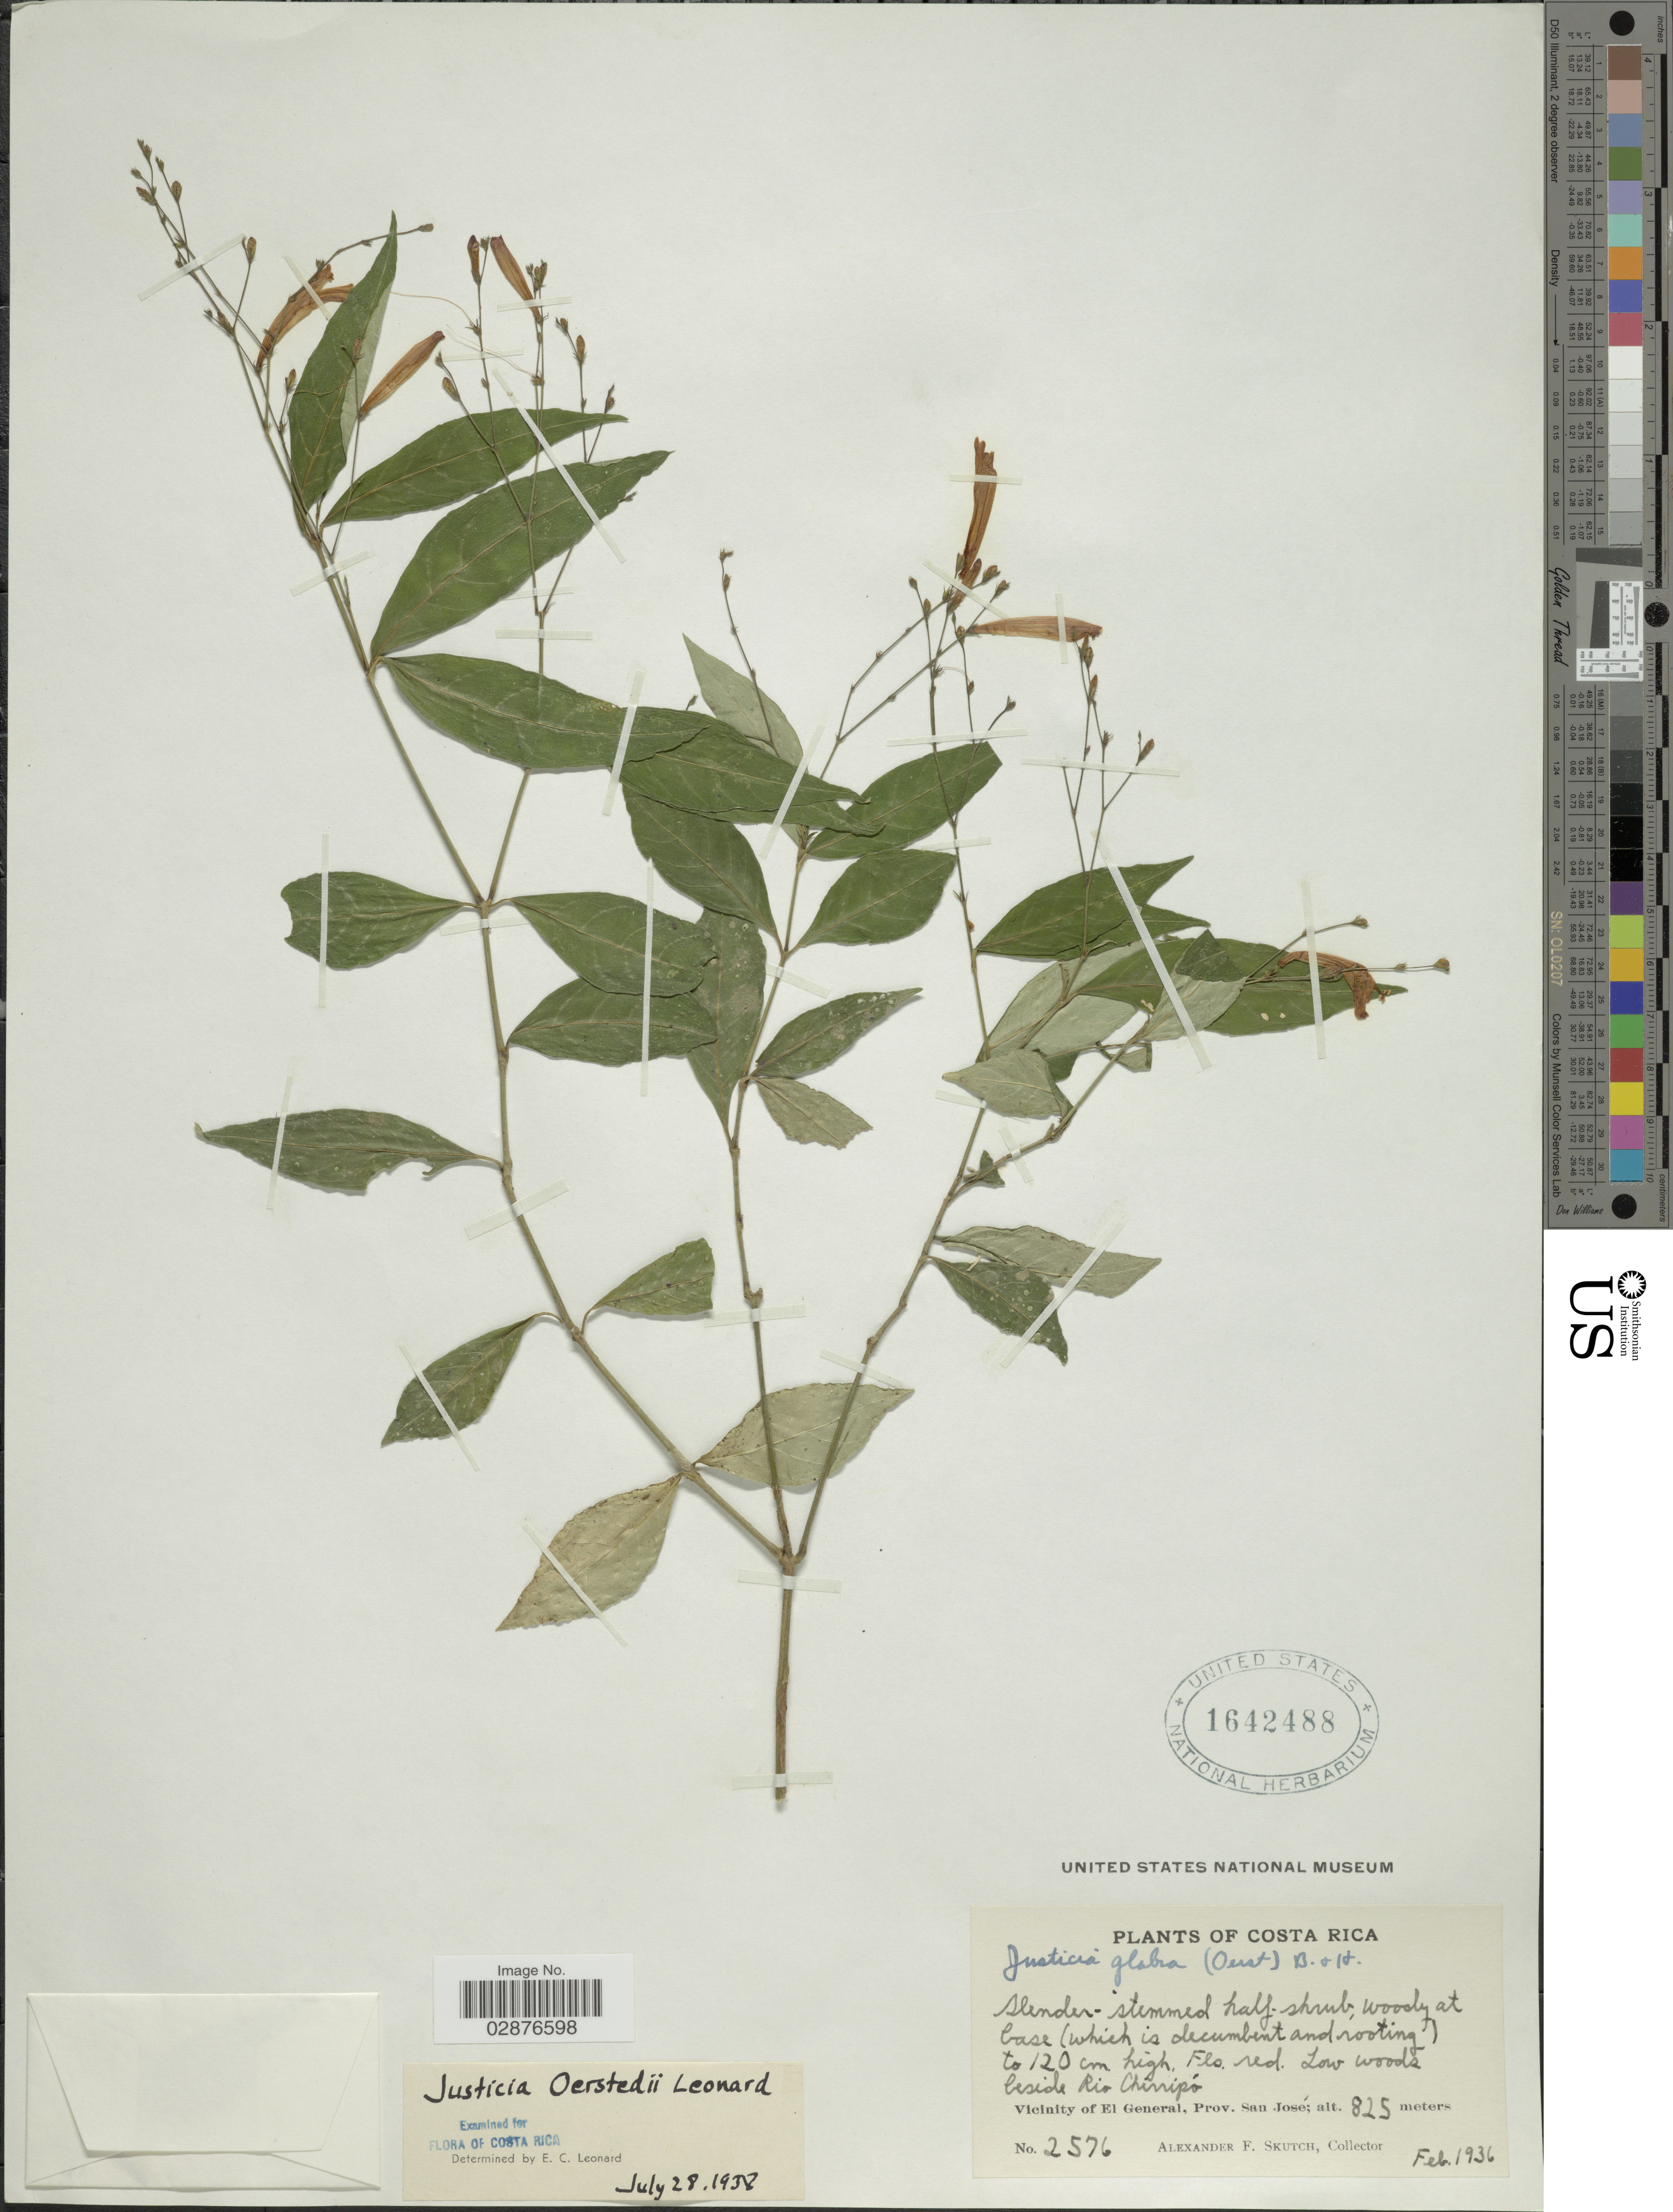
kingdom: Plantae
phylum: Tracheophyta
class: Magnoliopsida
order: Lamiales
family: Acanthaceae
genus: Justicia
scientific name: Justicia oerstedii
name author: Leonard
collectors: A. F. Skutch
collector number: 2576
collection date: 1936-02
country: Costa Rica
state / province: San José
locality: Beside Rio Chirripó, Vicinity of El General.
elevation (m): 825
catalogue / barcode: US 1642488